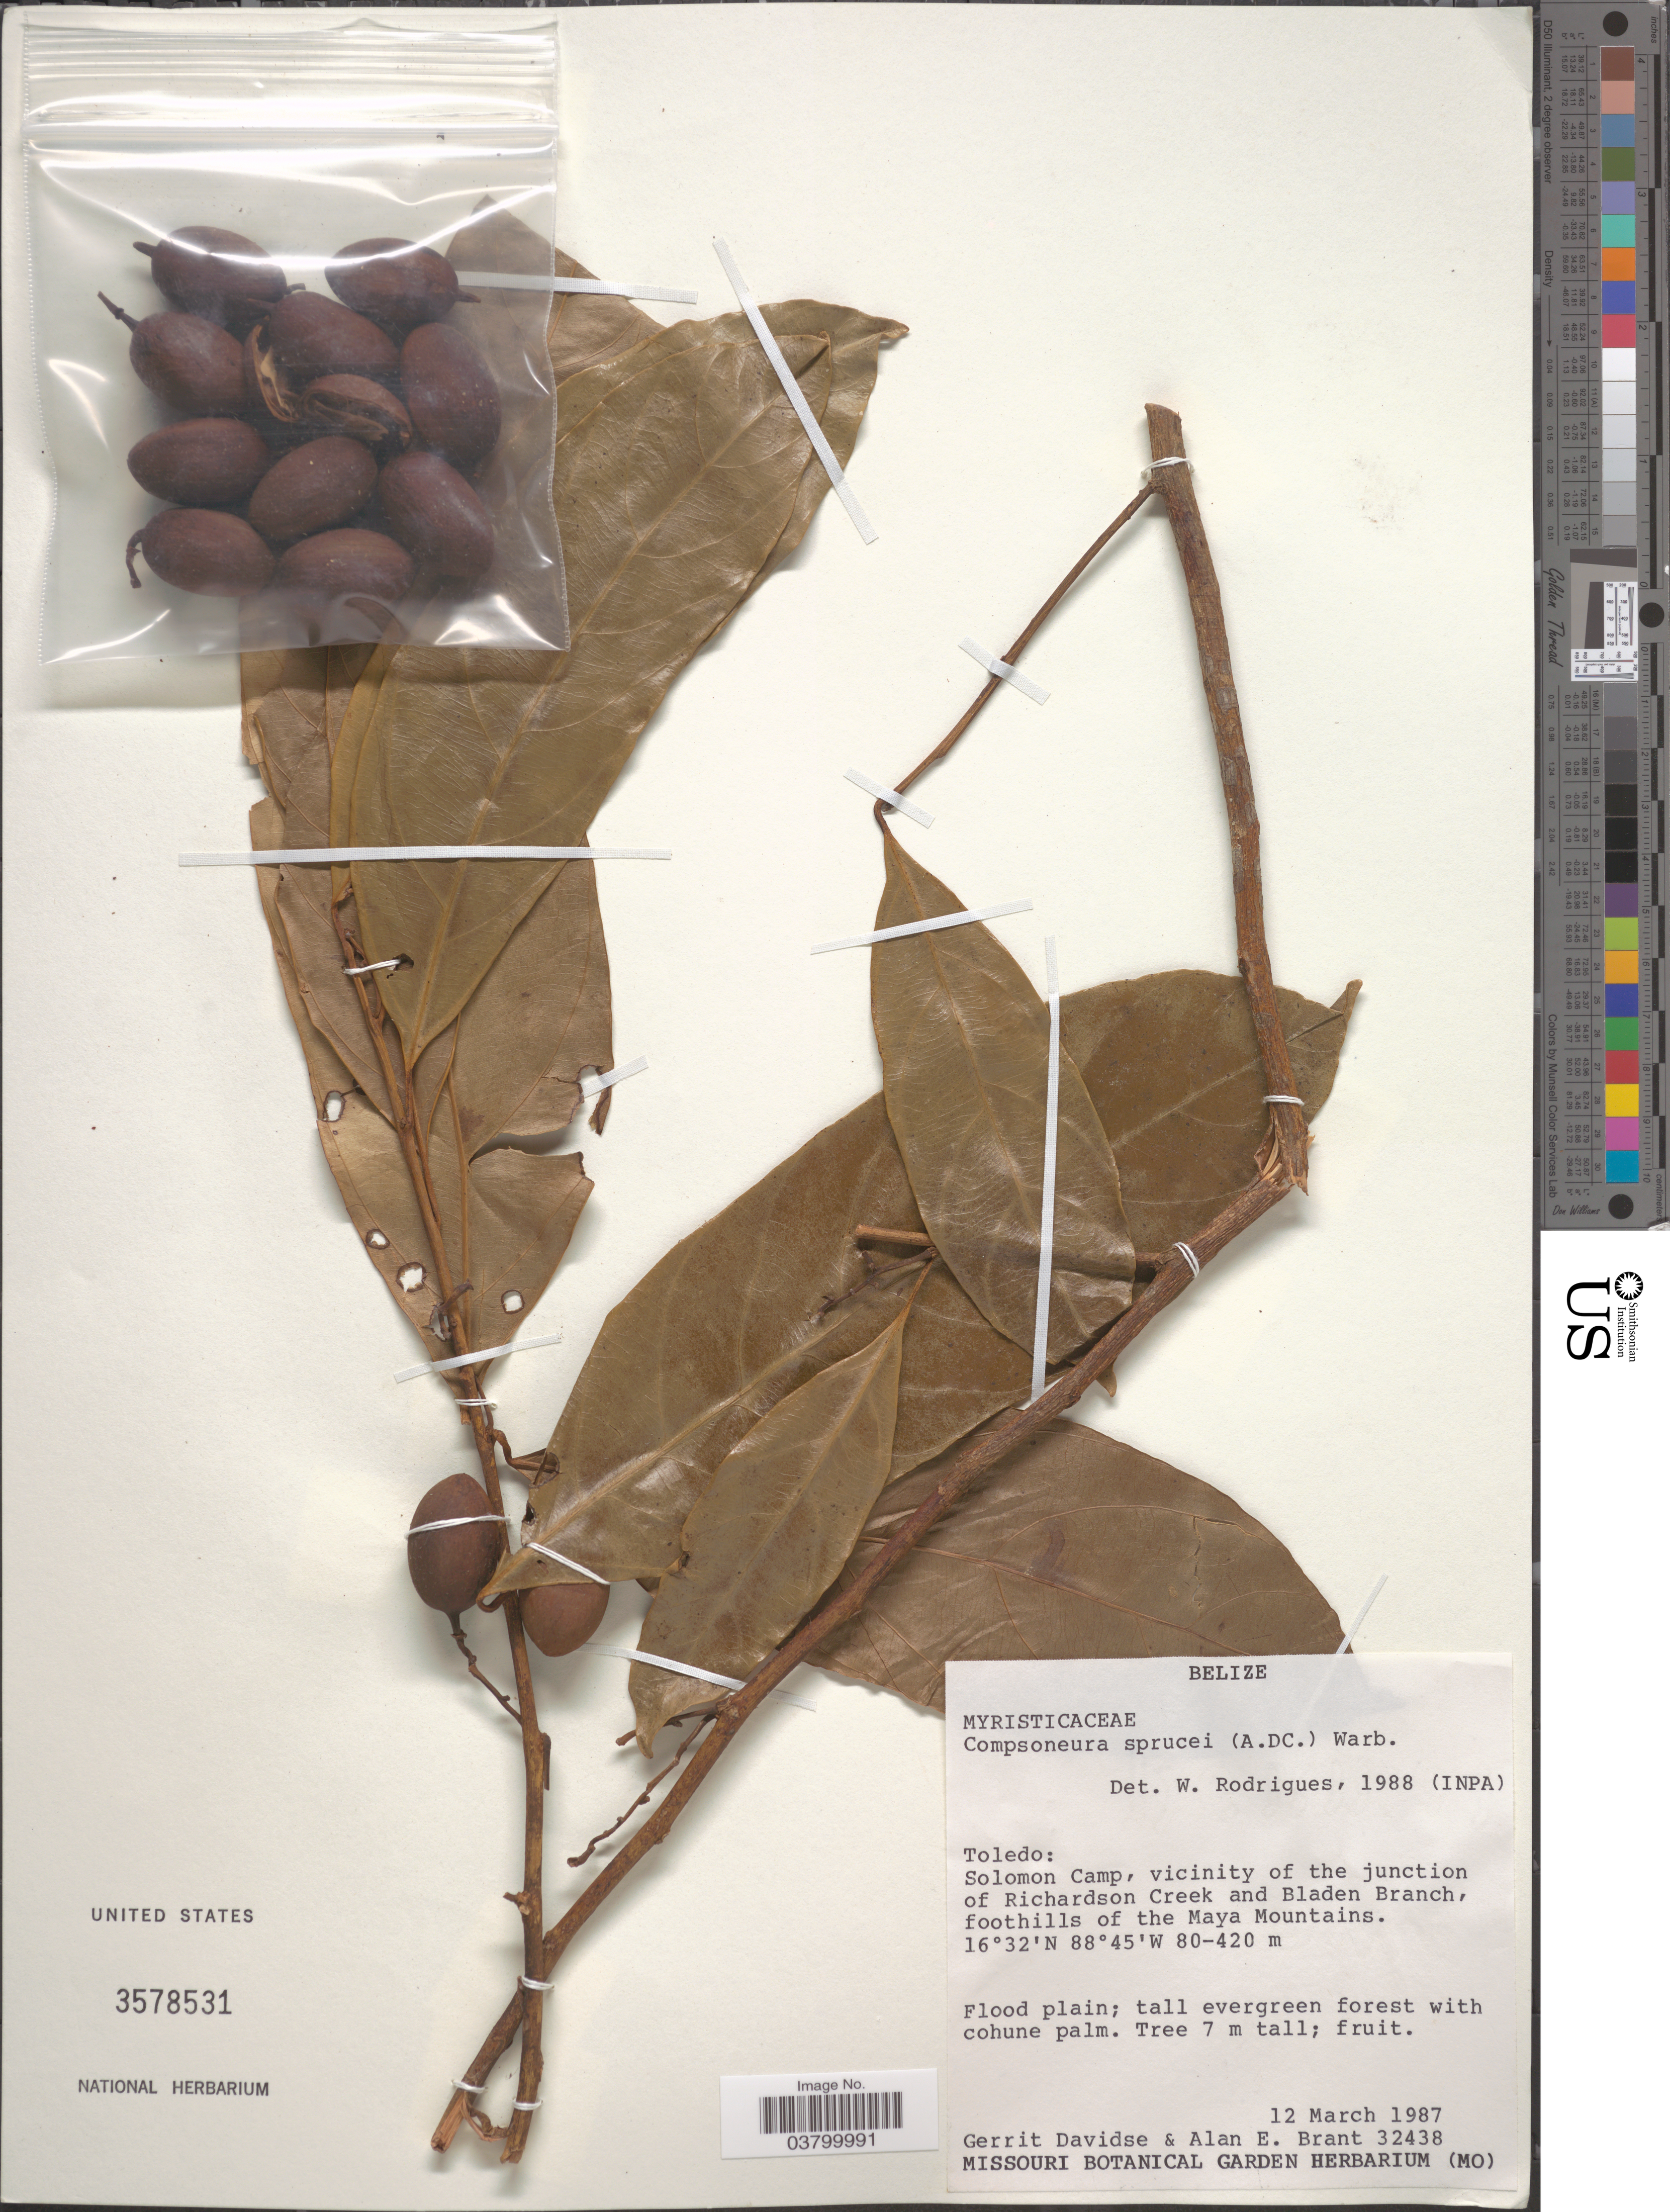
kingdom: Plantae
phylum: Tracheophyta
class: Magnoliopsida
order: Magnoliales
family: Myristicaceae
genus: Compsoneura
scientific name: Compsoneura sprucei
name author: (A. DC.) Warb.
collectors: G. Davidse & A. Brant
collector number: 32438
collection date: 1987-03-12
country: Belize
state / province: Toledo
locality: Solomon Camp, vicinity of the junction of Richardson Creek and Bladen Branch, foothills of the Maya Mountains.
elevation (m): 80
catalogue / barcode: US 3578531